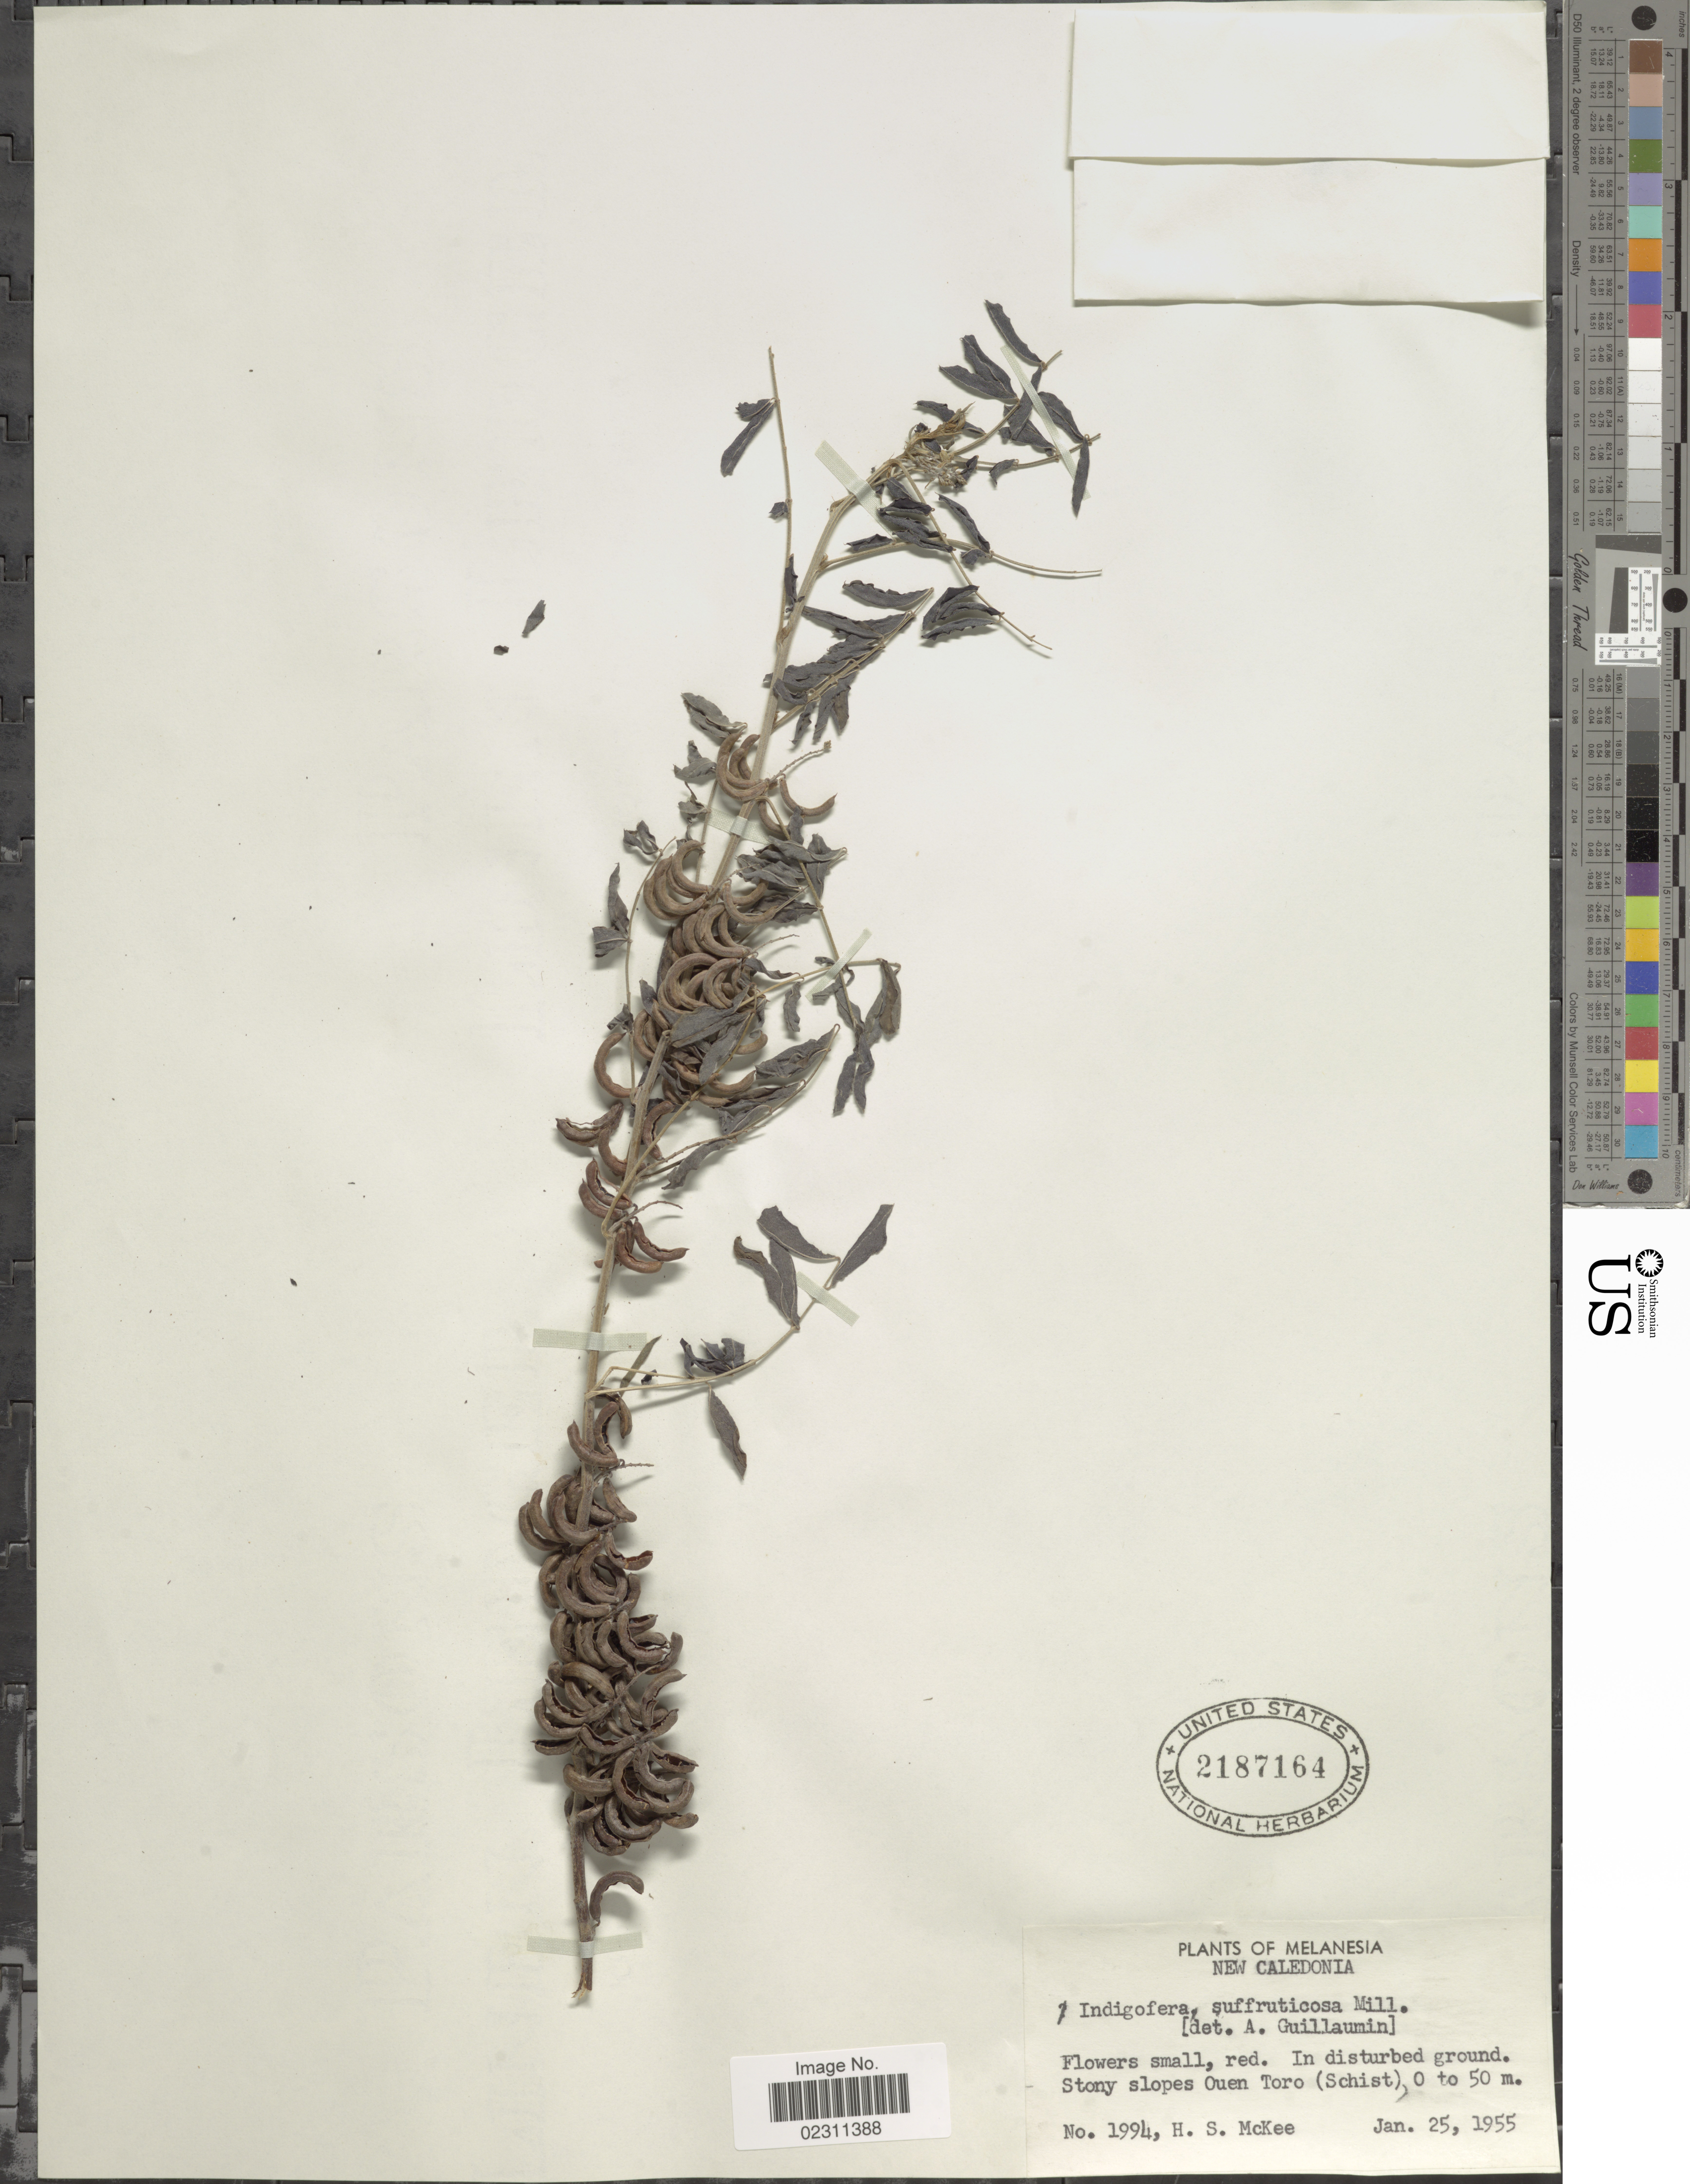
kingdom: Plantae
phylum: Tracheophyta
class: Magnoliopsida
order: Fabales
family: Fabaceae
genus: Indigofera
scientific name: Indigofera suffruticosa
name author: Mill.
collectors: H. S. McKee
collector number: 1994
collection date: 1955-01-25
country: New Caledonia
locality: Melanesia. Stony slopes Ouen Toro (Schist)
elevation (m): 0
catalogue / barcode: US 2187164